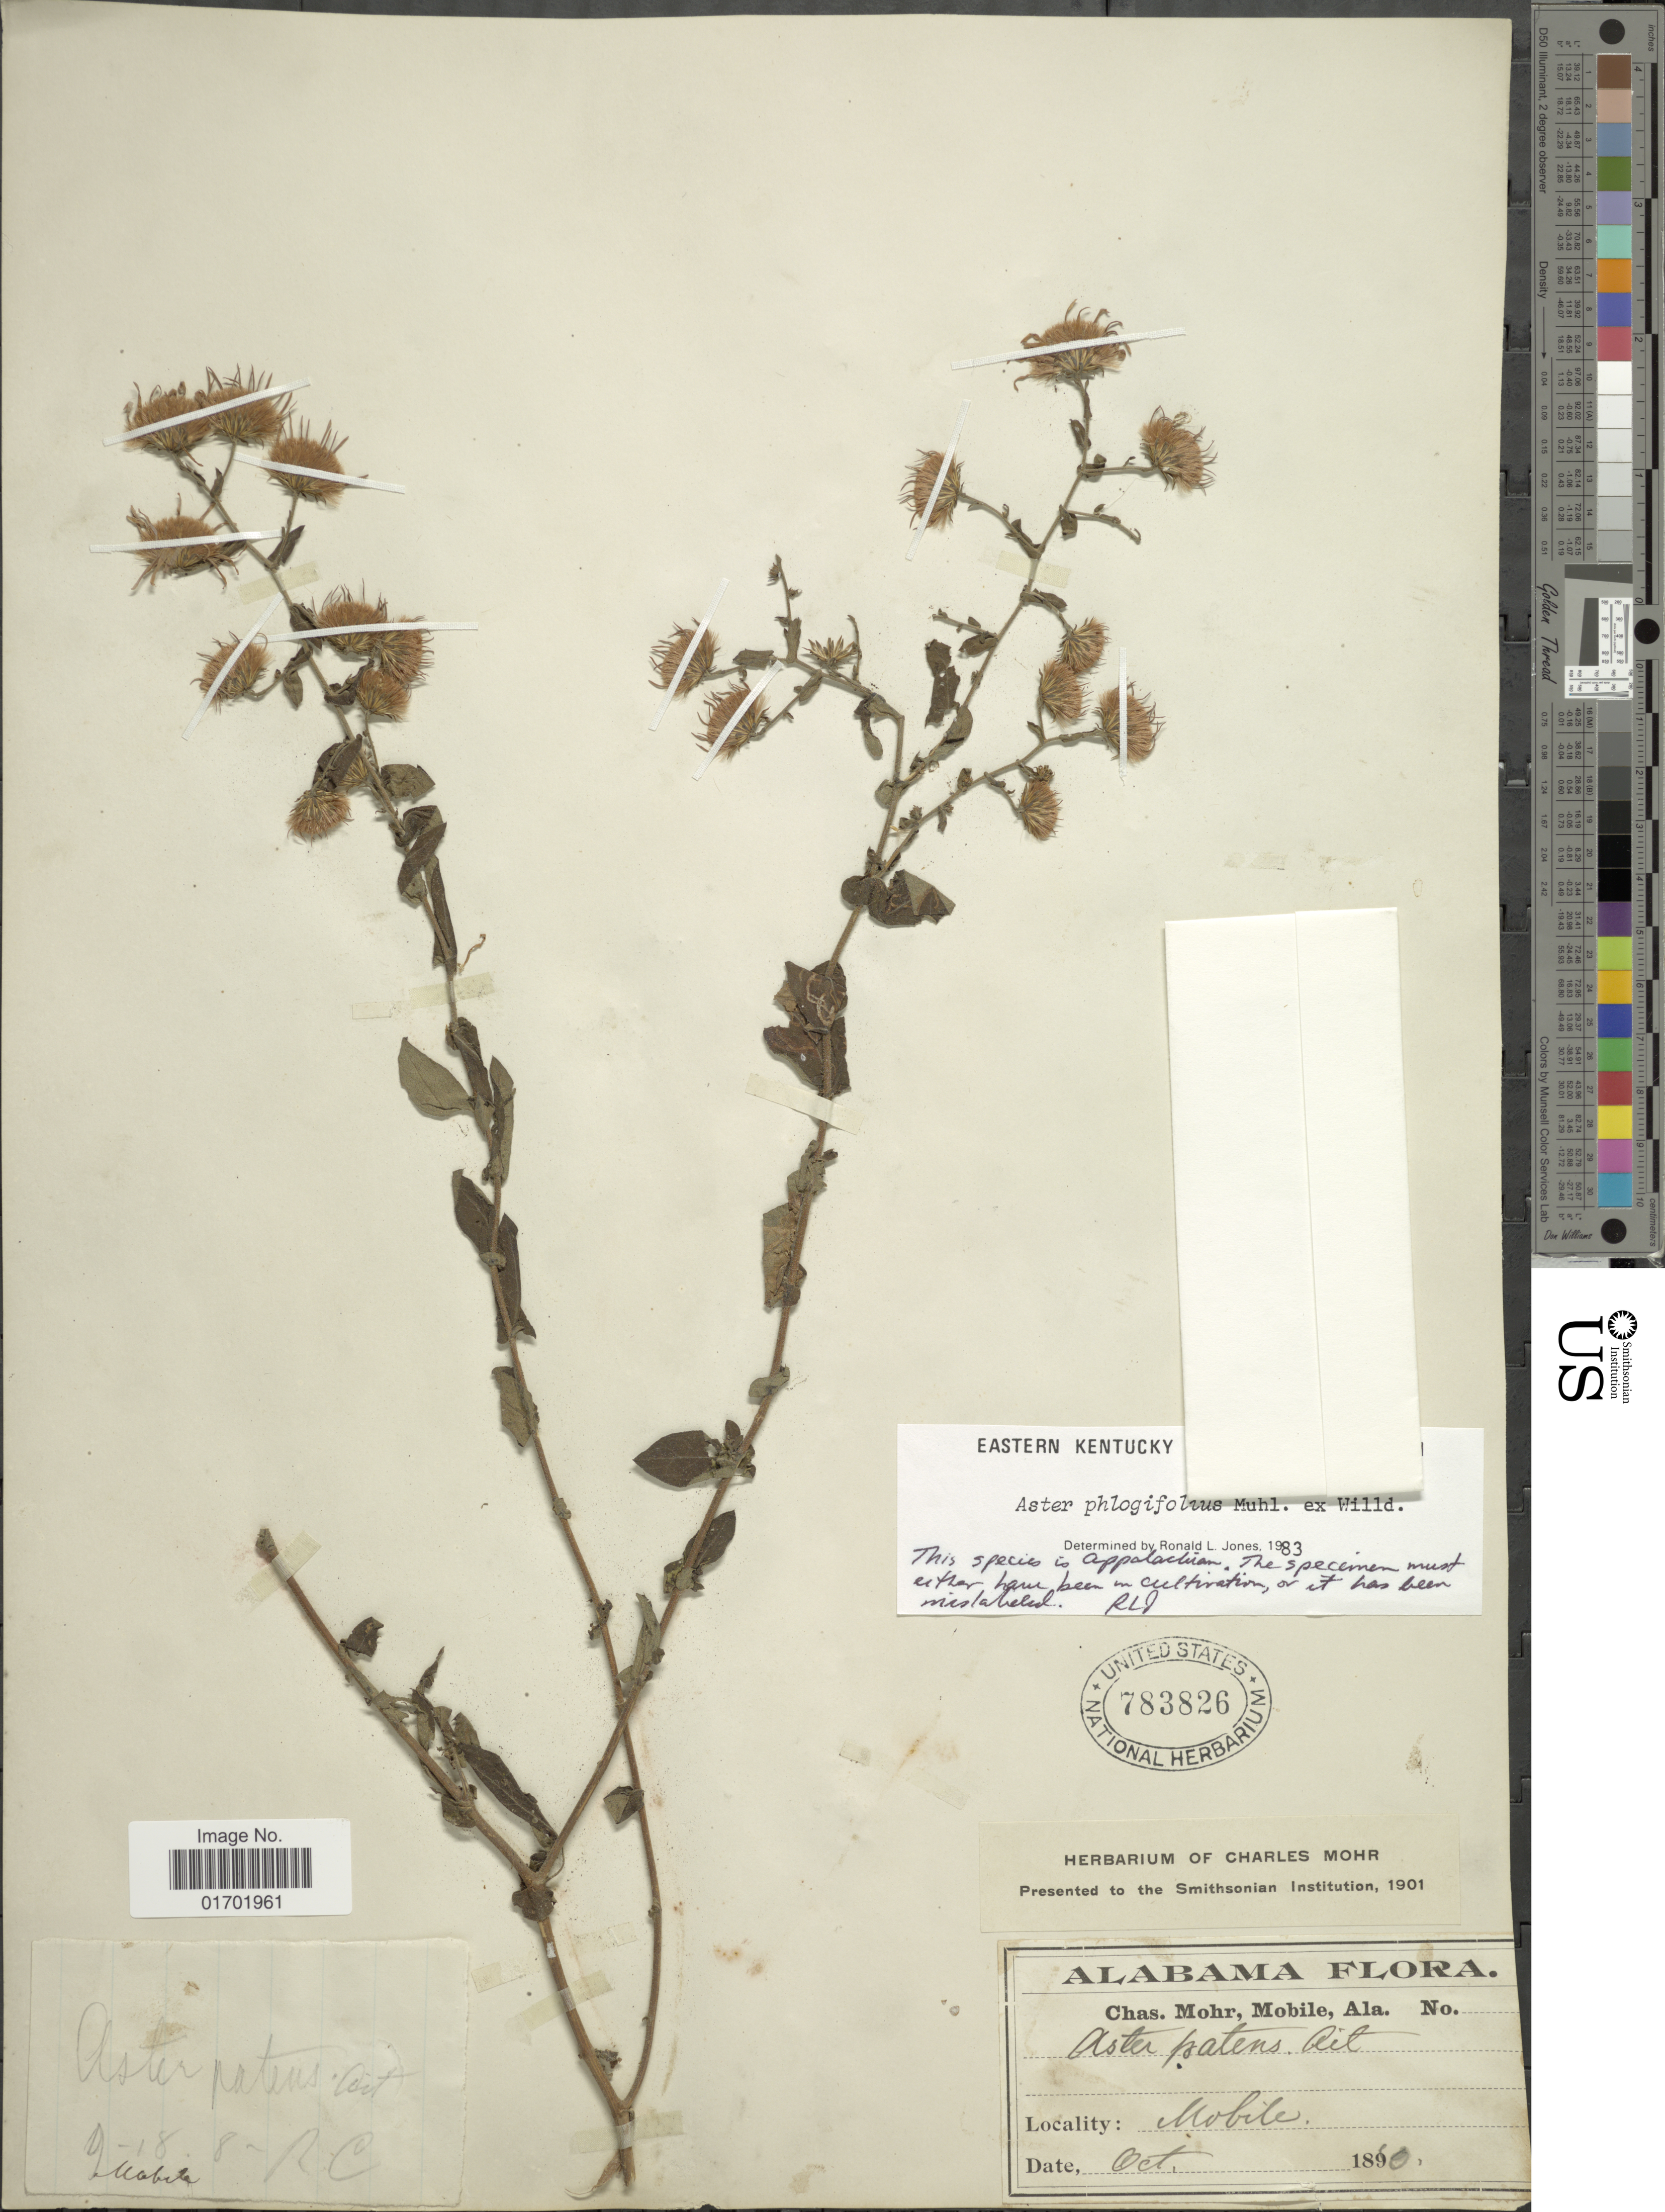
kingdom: Plantae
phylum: Tracheophyta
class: Magnoliopsida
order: Asterales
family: Asteraceae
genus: Symphyotrichum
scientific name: Symphyotrichum phlogifolium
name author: (Muhl. ex Willd.) G.L. Nesom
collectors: ex herb. Charles Mohr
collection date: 1850-09-18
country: United States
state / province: North Carolina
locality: Mobile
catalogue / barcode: US 783826